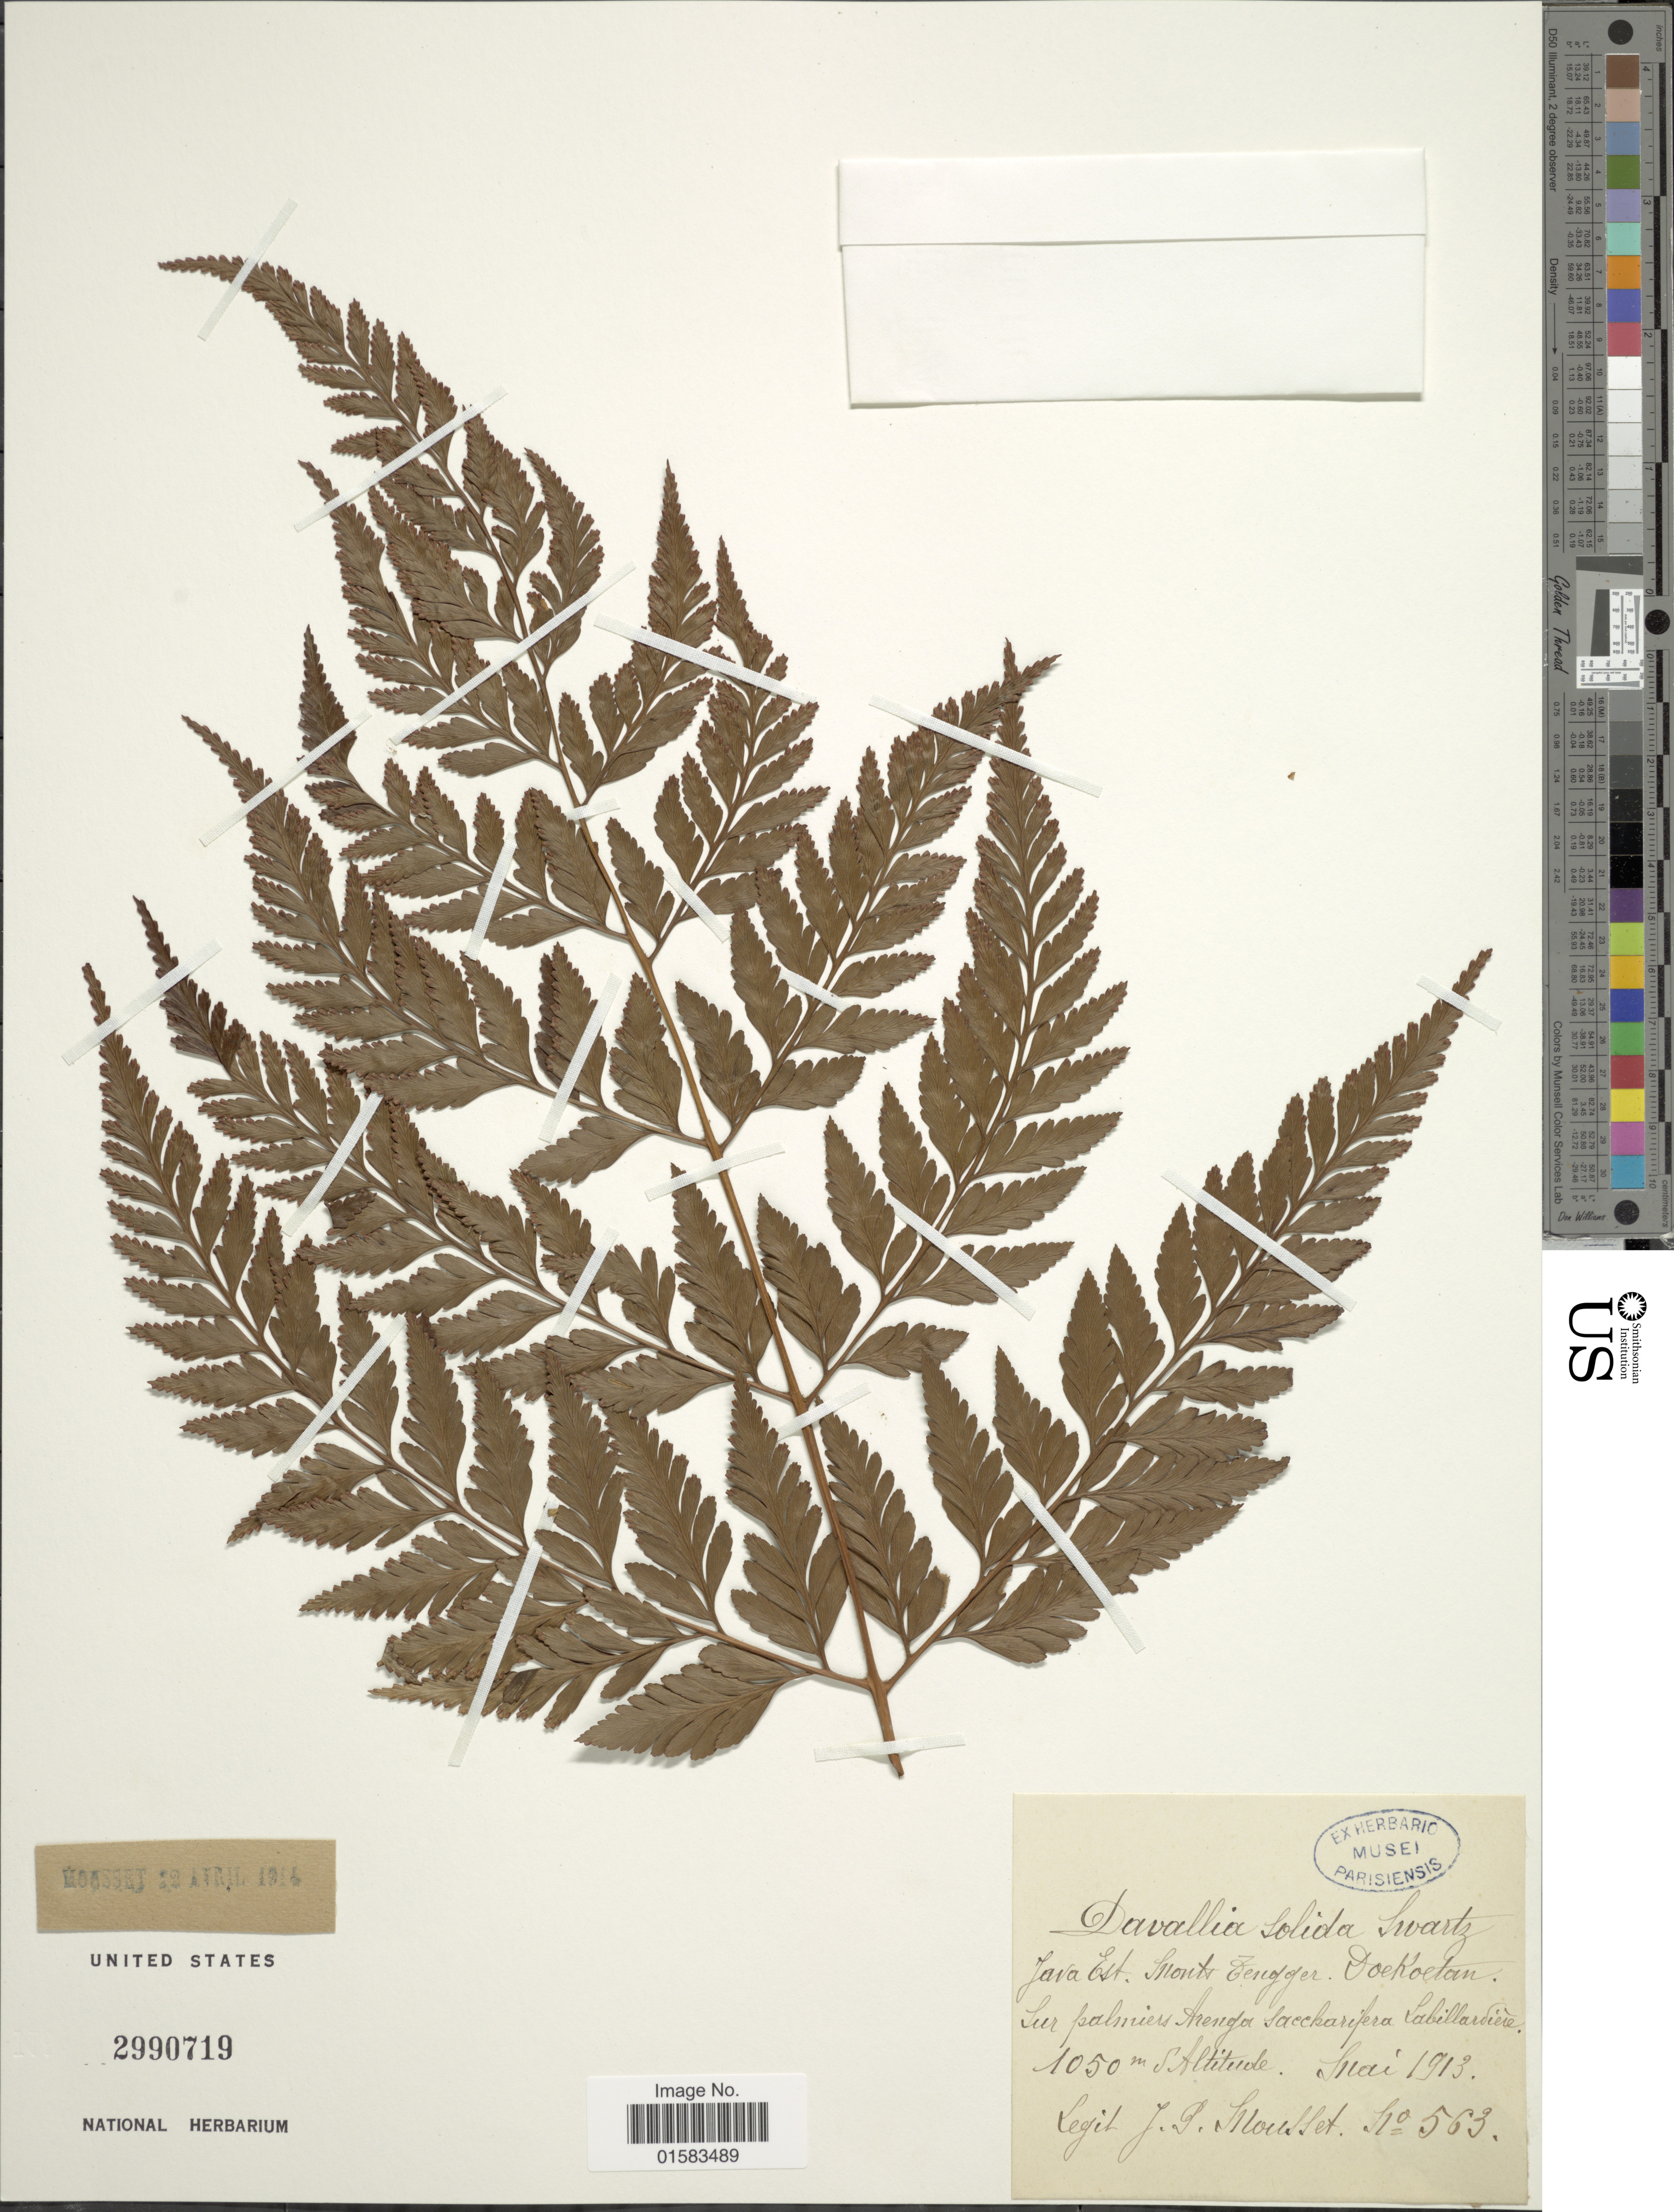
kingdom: Plantae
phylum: Tracheophyta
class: Polypodiopsida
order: Polypodiales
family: Davalliaceae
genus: Davallia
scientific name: Davallia solida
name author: (G. Forst.) Sw.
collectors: J. Mousset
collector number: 563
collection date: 1913-05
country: Indonesia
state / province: Java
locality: Monts Tengger, Doekoetan lur Palmiers Arenga Sacebarefra Sabillauriere [interpreted]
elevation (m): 1050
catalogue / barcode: US 2990719